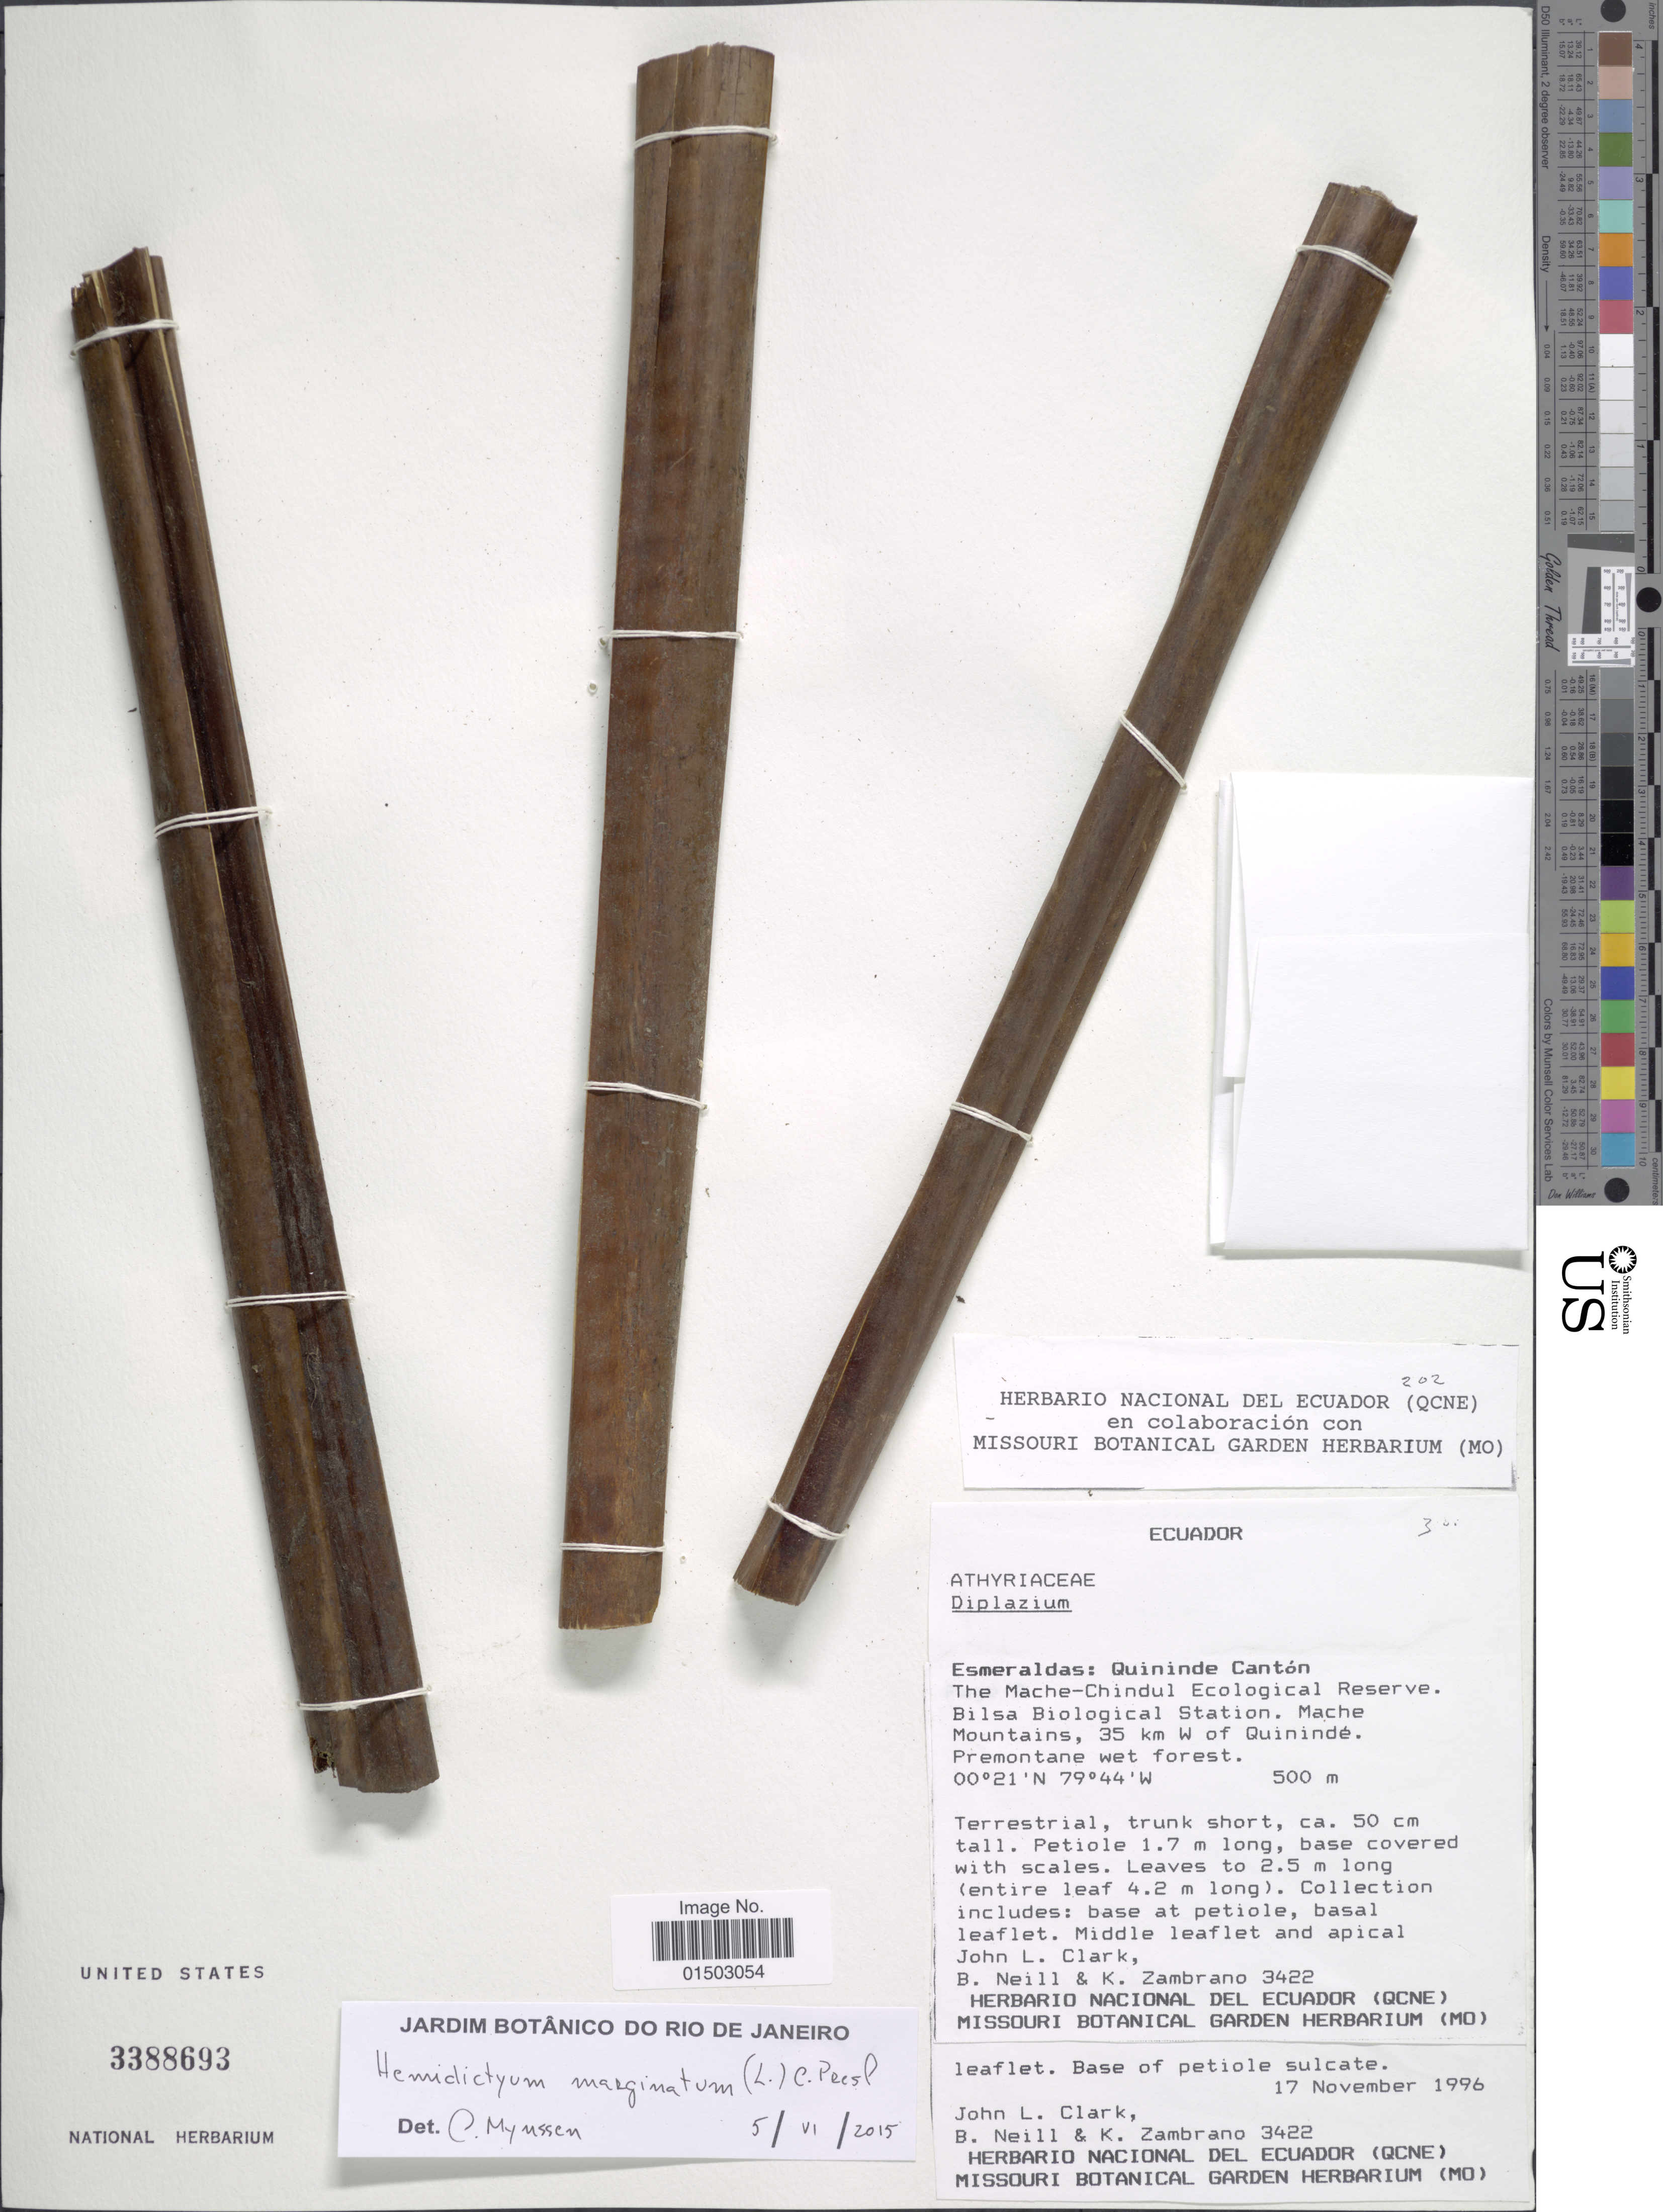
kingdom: Plantae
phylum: Tracheophyta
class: Polypodiopsida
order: Polypodiales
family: Hemidictyaceae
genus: Hemidictyum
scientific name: Hemidictyum marginatum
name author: (L.) C. Presl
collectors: J. L. Clark, B. Neill & K. Zambrano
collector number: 3422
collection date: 1996-11-17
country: Ecuador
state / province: Esmeraldas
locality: Ecuador, Esmeraldas: Quininde Cantón.The Mache-Chindul Ecological Reserve, Bilsa Biological Station. Mache Mountains, 35 km W of Quinindé.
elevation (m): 500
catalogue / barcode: US 3388693